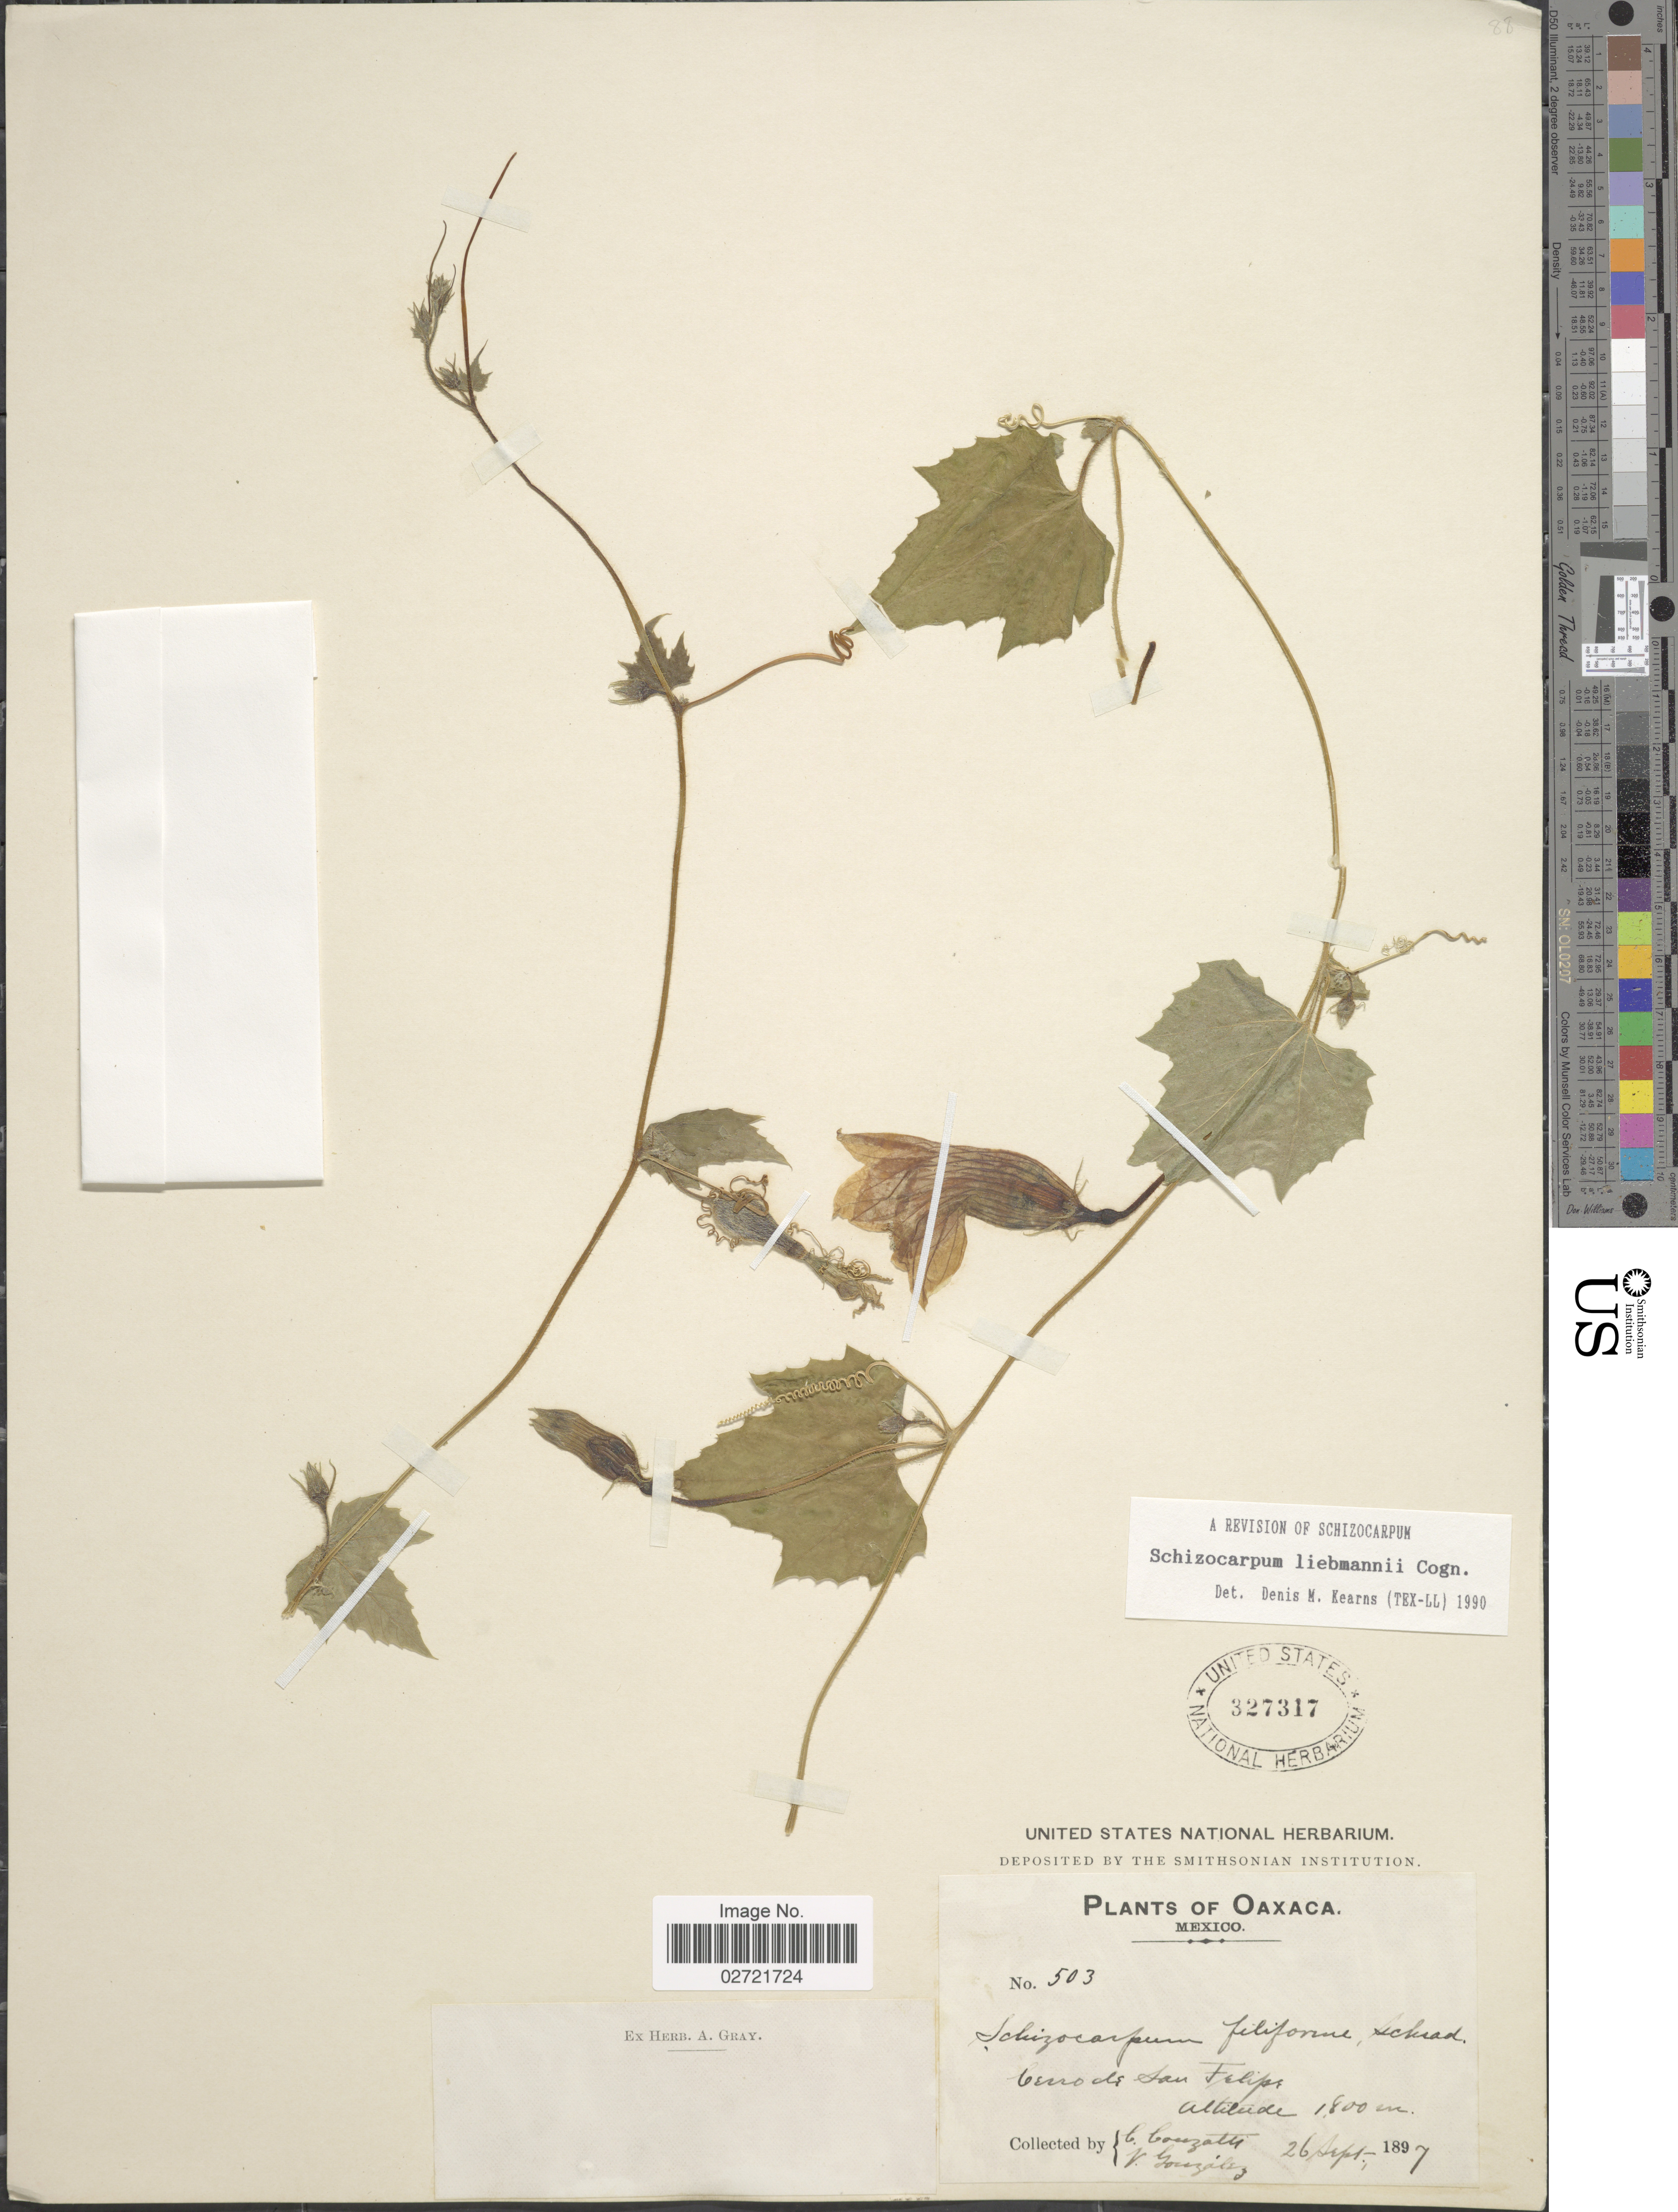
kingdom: Plantae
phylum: Tracheophyta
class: Magnoliopsida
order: Cucurbitales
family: Cucurbitaceae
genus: Schizocarpum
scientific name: Schizocarpum liebmannii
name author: Cogn. in A. DC.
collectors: C. Conzatti & V. González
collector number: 503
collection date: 1897-09-26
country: Mexico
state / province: Oaxaca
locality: Cerro de San Felipe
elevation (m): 1800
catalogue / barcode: US 327317